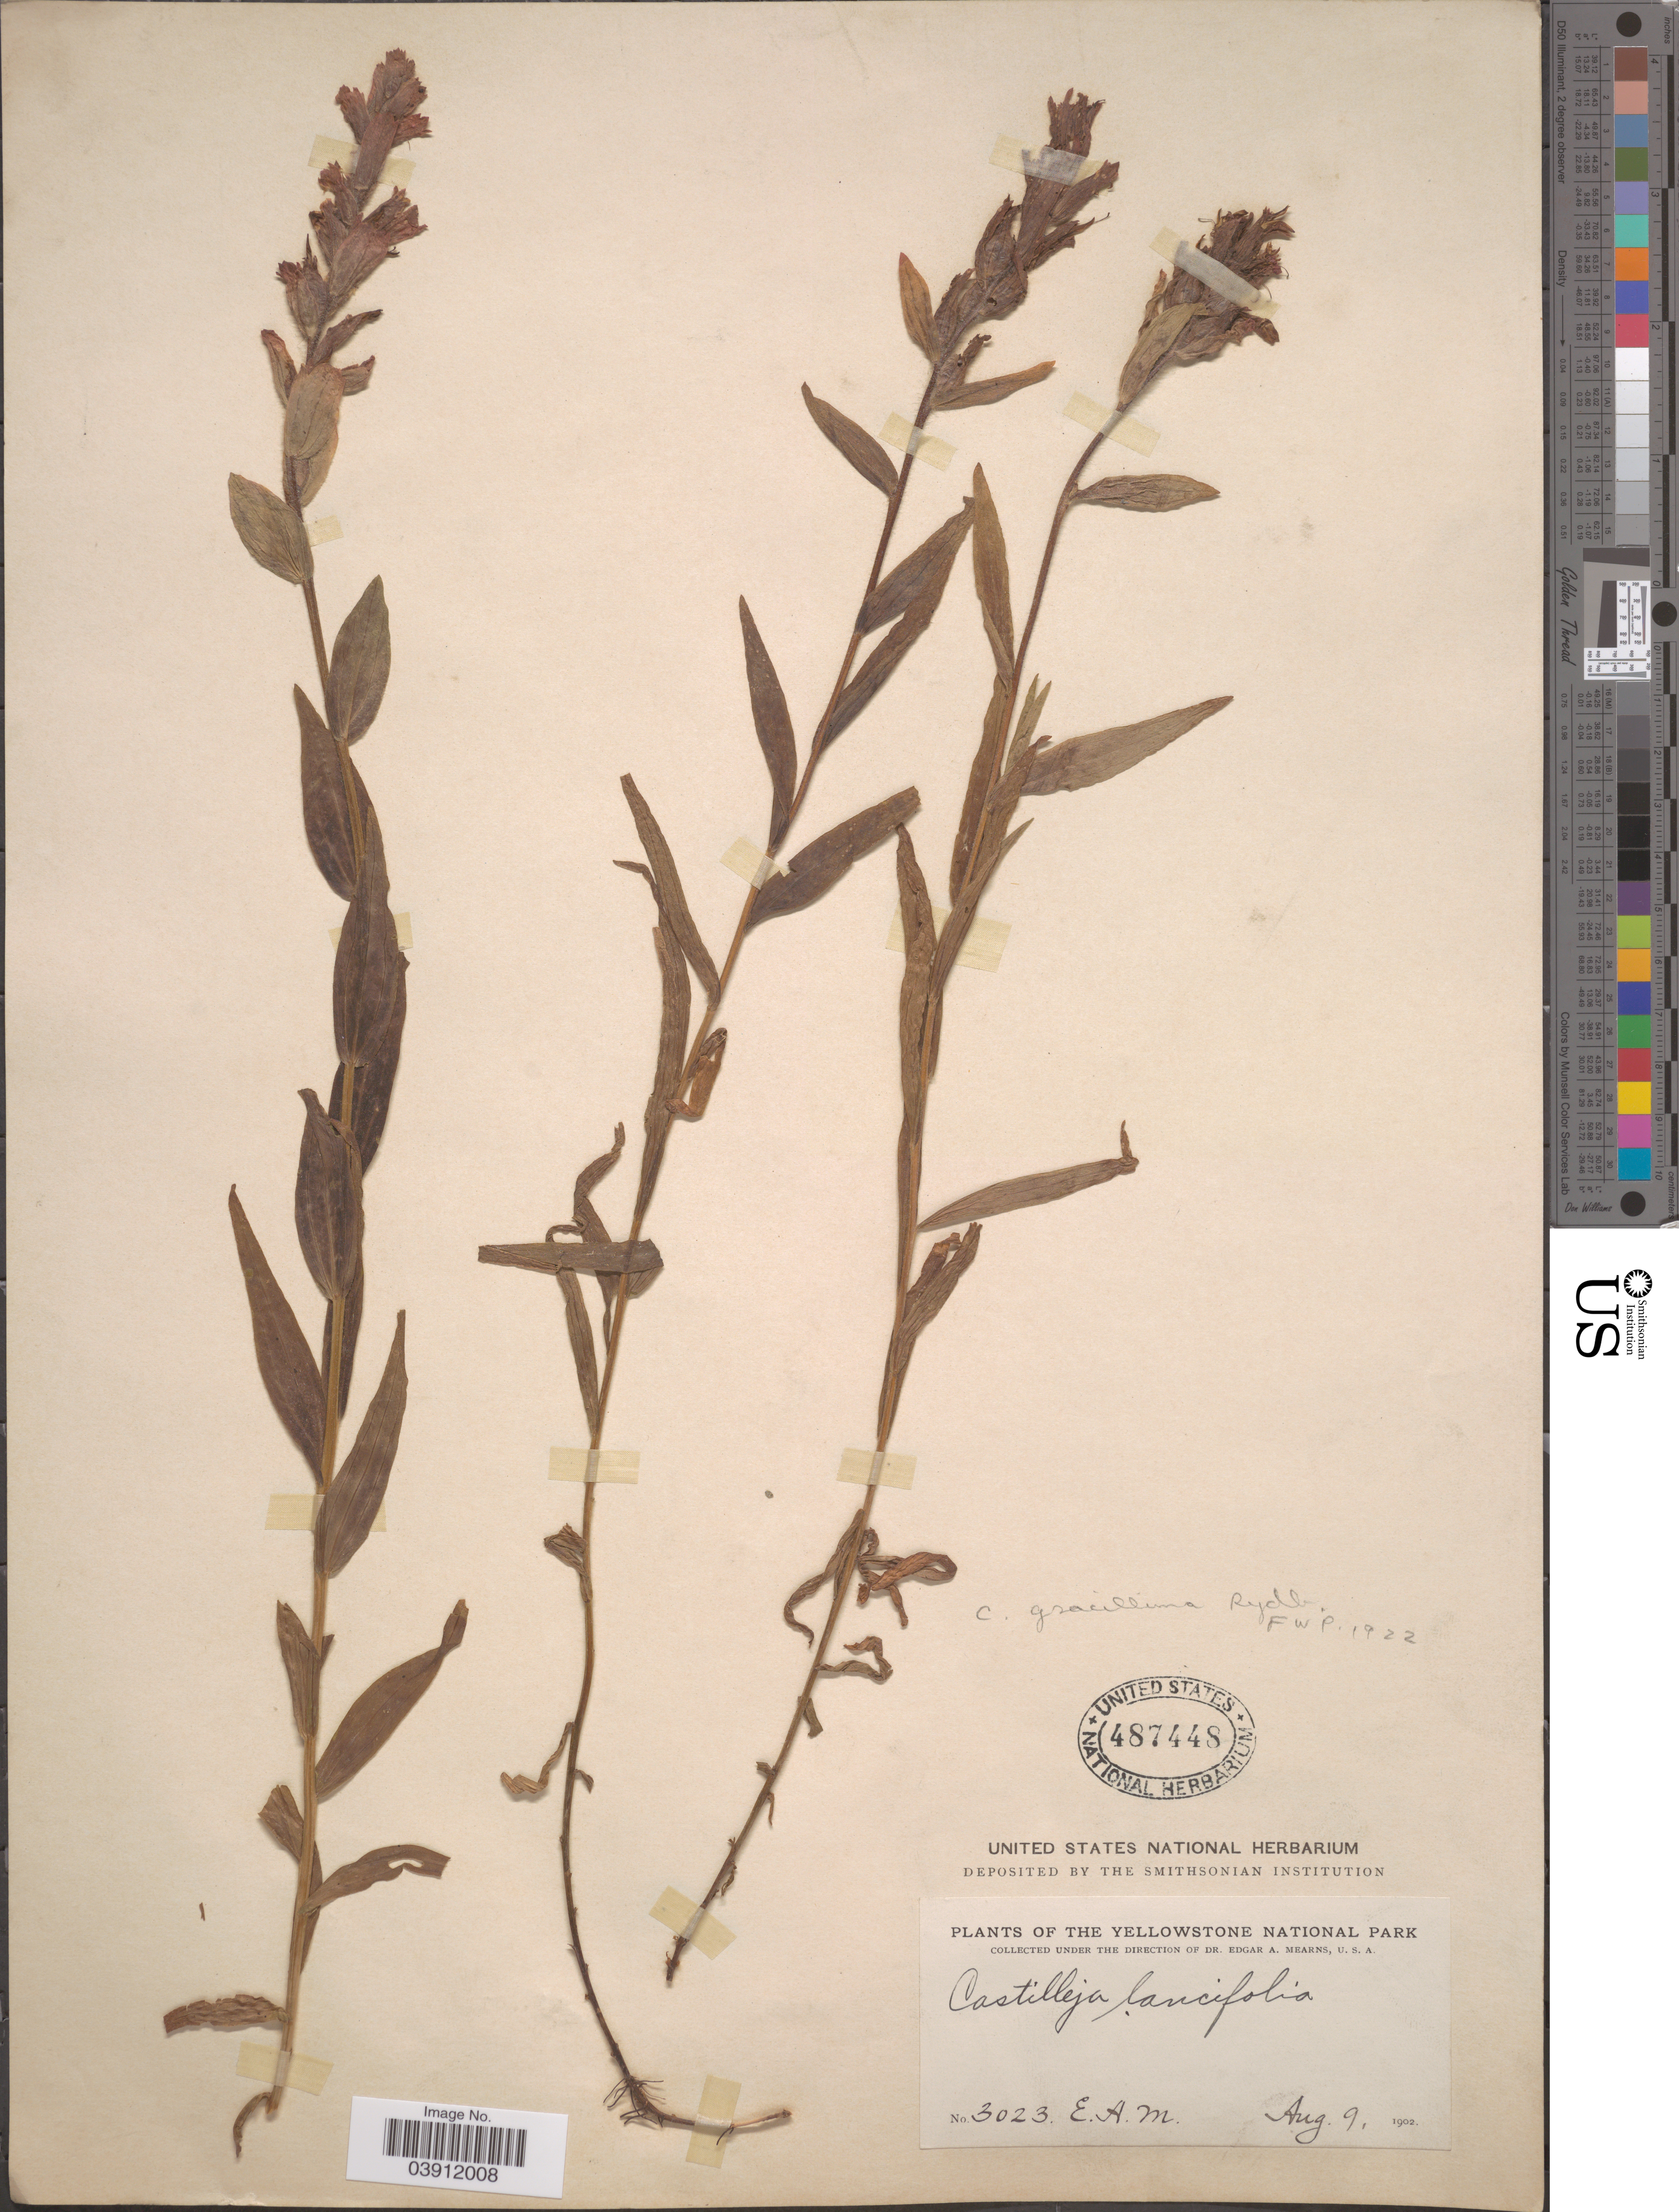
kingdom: Plantae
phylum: Tracheophyta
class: Magnoliopsida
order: Lamiales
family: Orobanchaceae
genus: Castilleja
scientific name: Castilleja gracillima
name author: Rydb.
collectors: E. A. Mearns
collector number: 3023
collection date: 1902-08-09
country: United States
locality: The Yellowstone National Park.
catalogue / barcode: US 487448